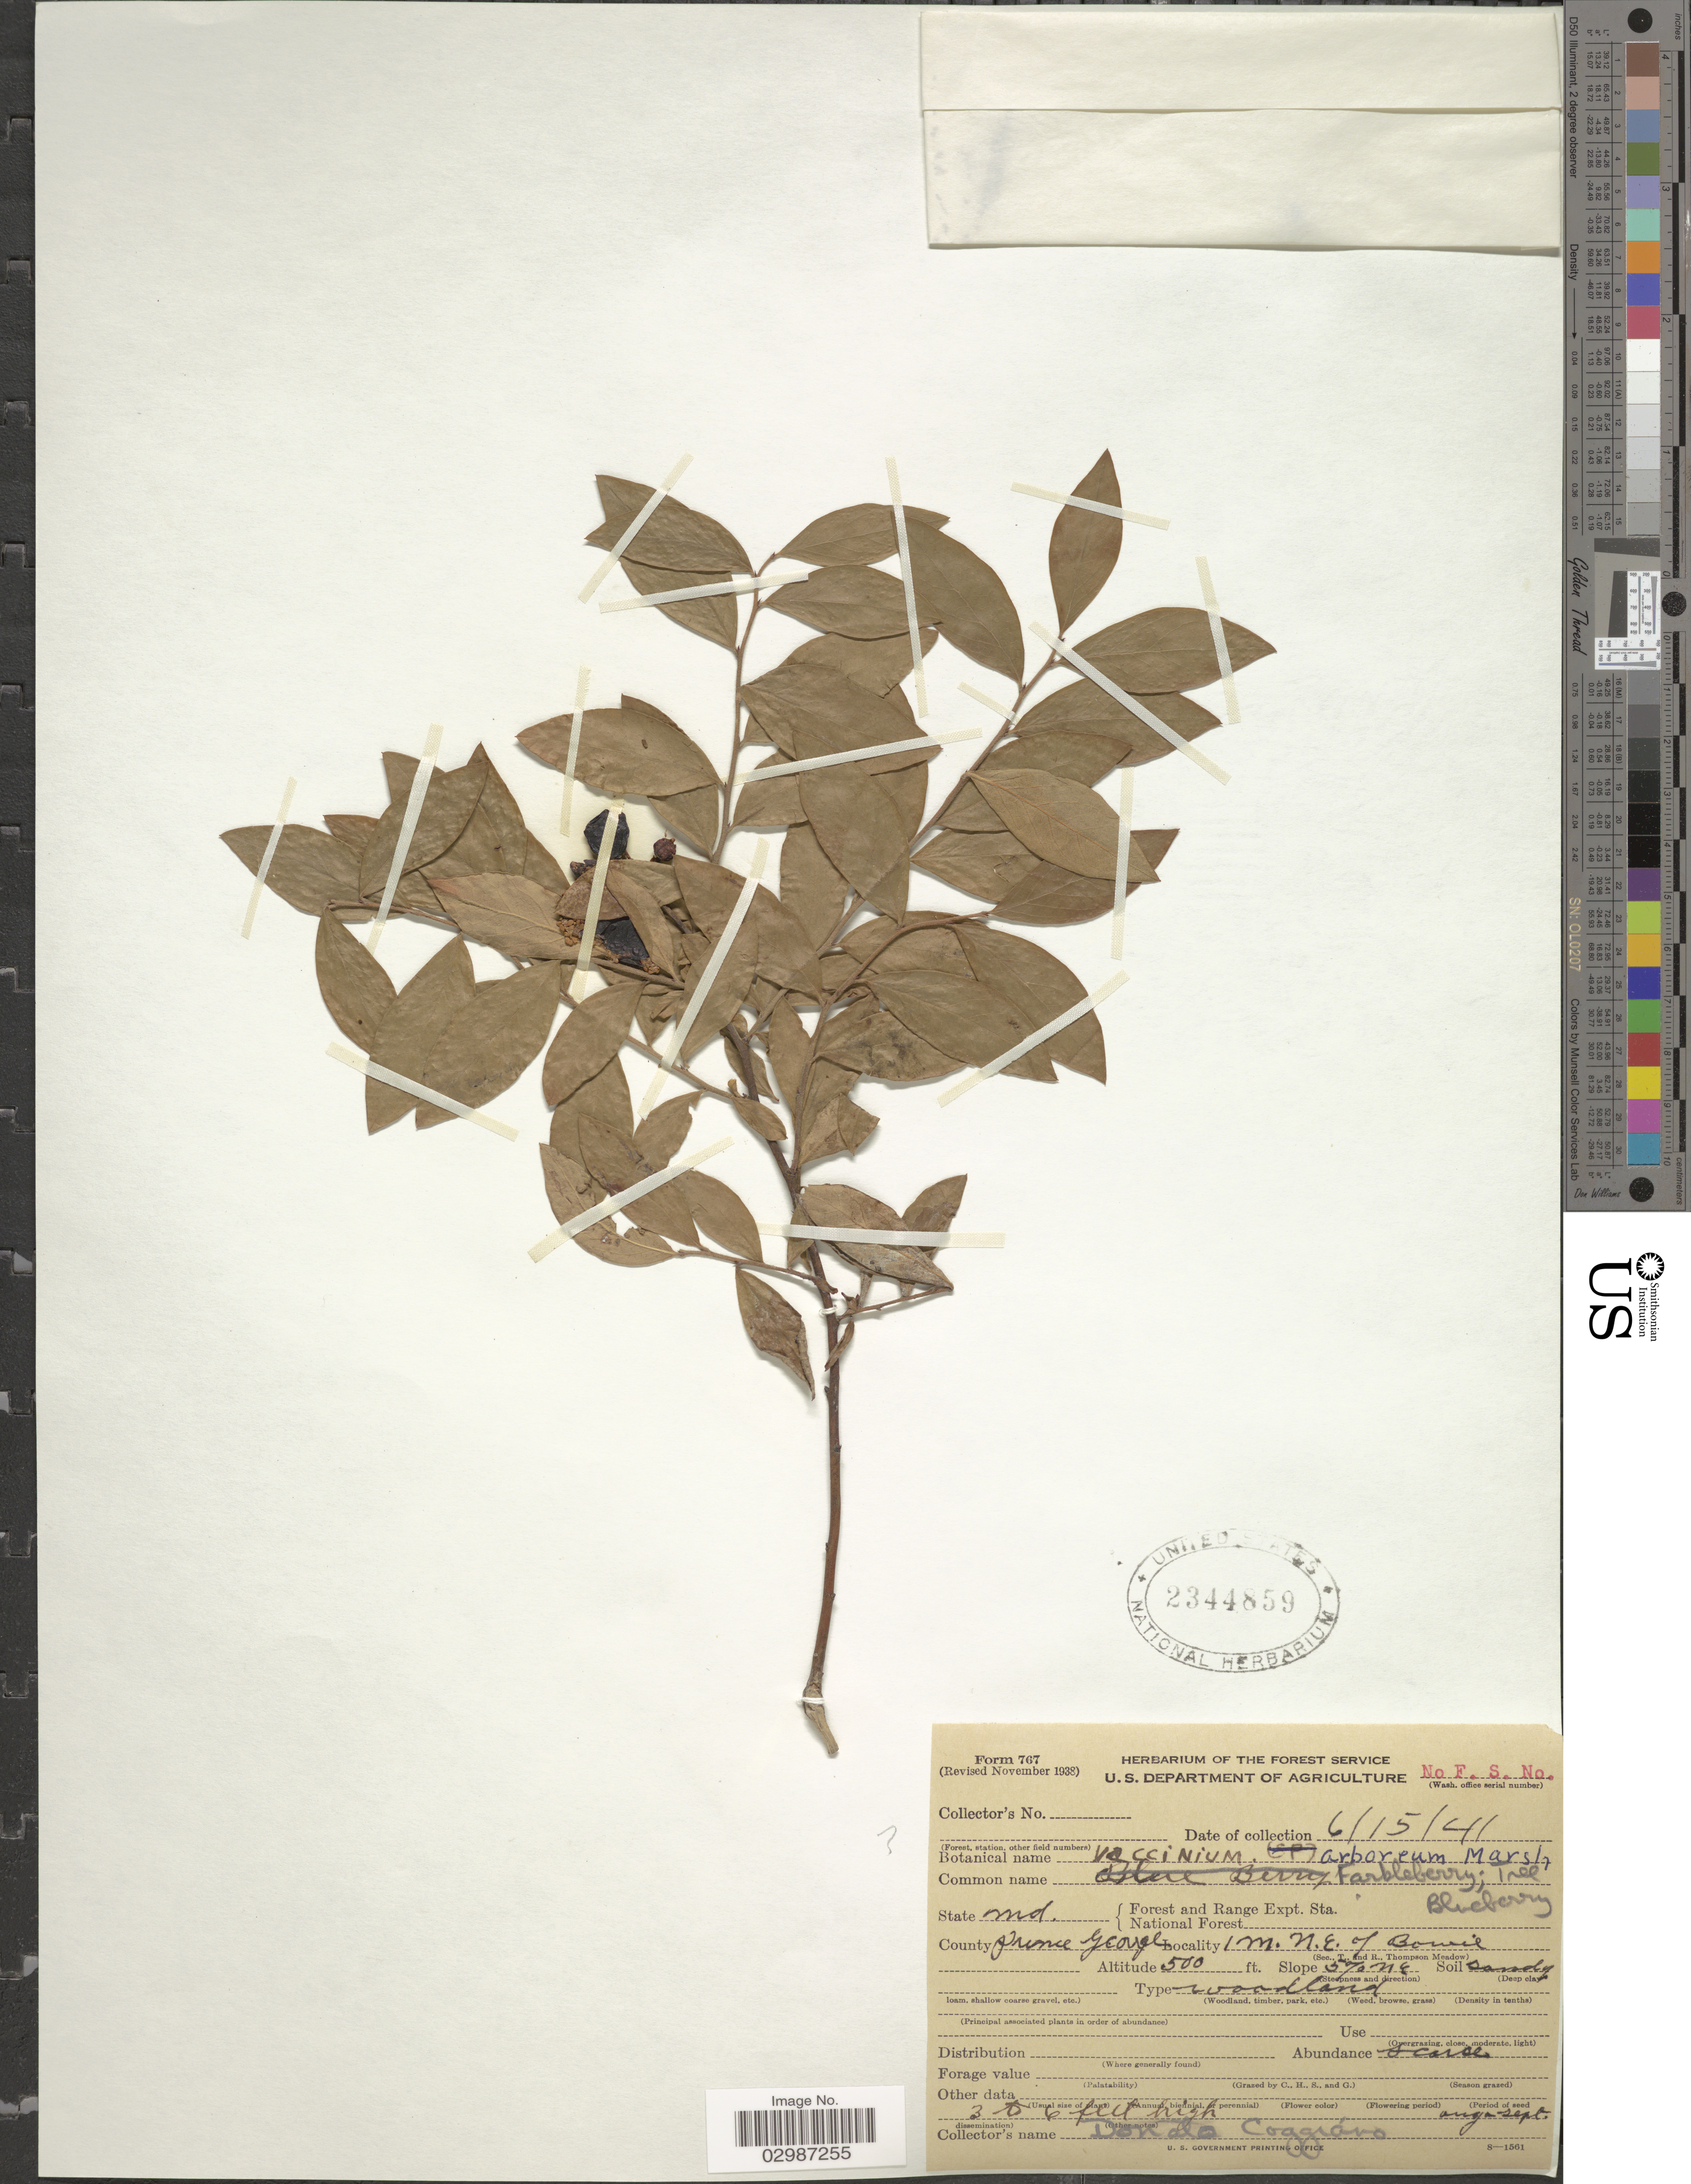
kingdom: Plantae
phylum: Tracheophyta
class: Magnoliopsida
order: Ericales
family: Ericaceae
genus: Vaccinium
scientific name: Vaccinium arboreum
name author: Marshall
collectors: D. Coggiano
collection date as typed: Transcribed d/m/y: 15/6/41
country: United States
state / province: Maryland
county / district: Prince George's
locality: County Prince George, 1 M. N.E. of Bowie.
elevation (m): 152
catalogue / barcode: US 2344859